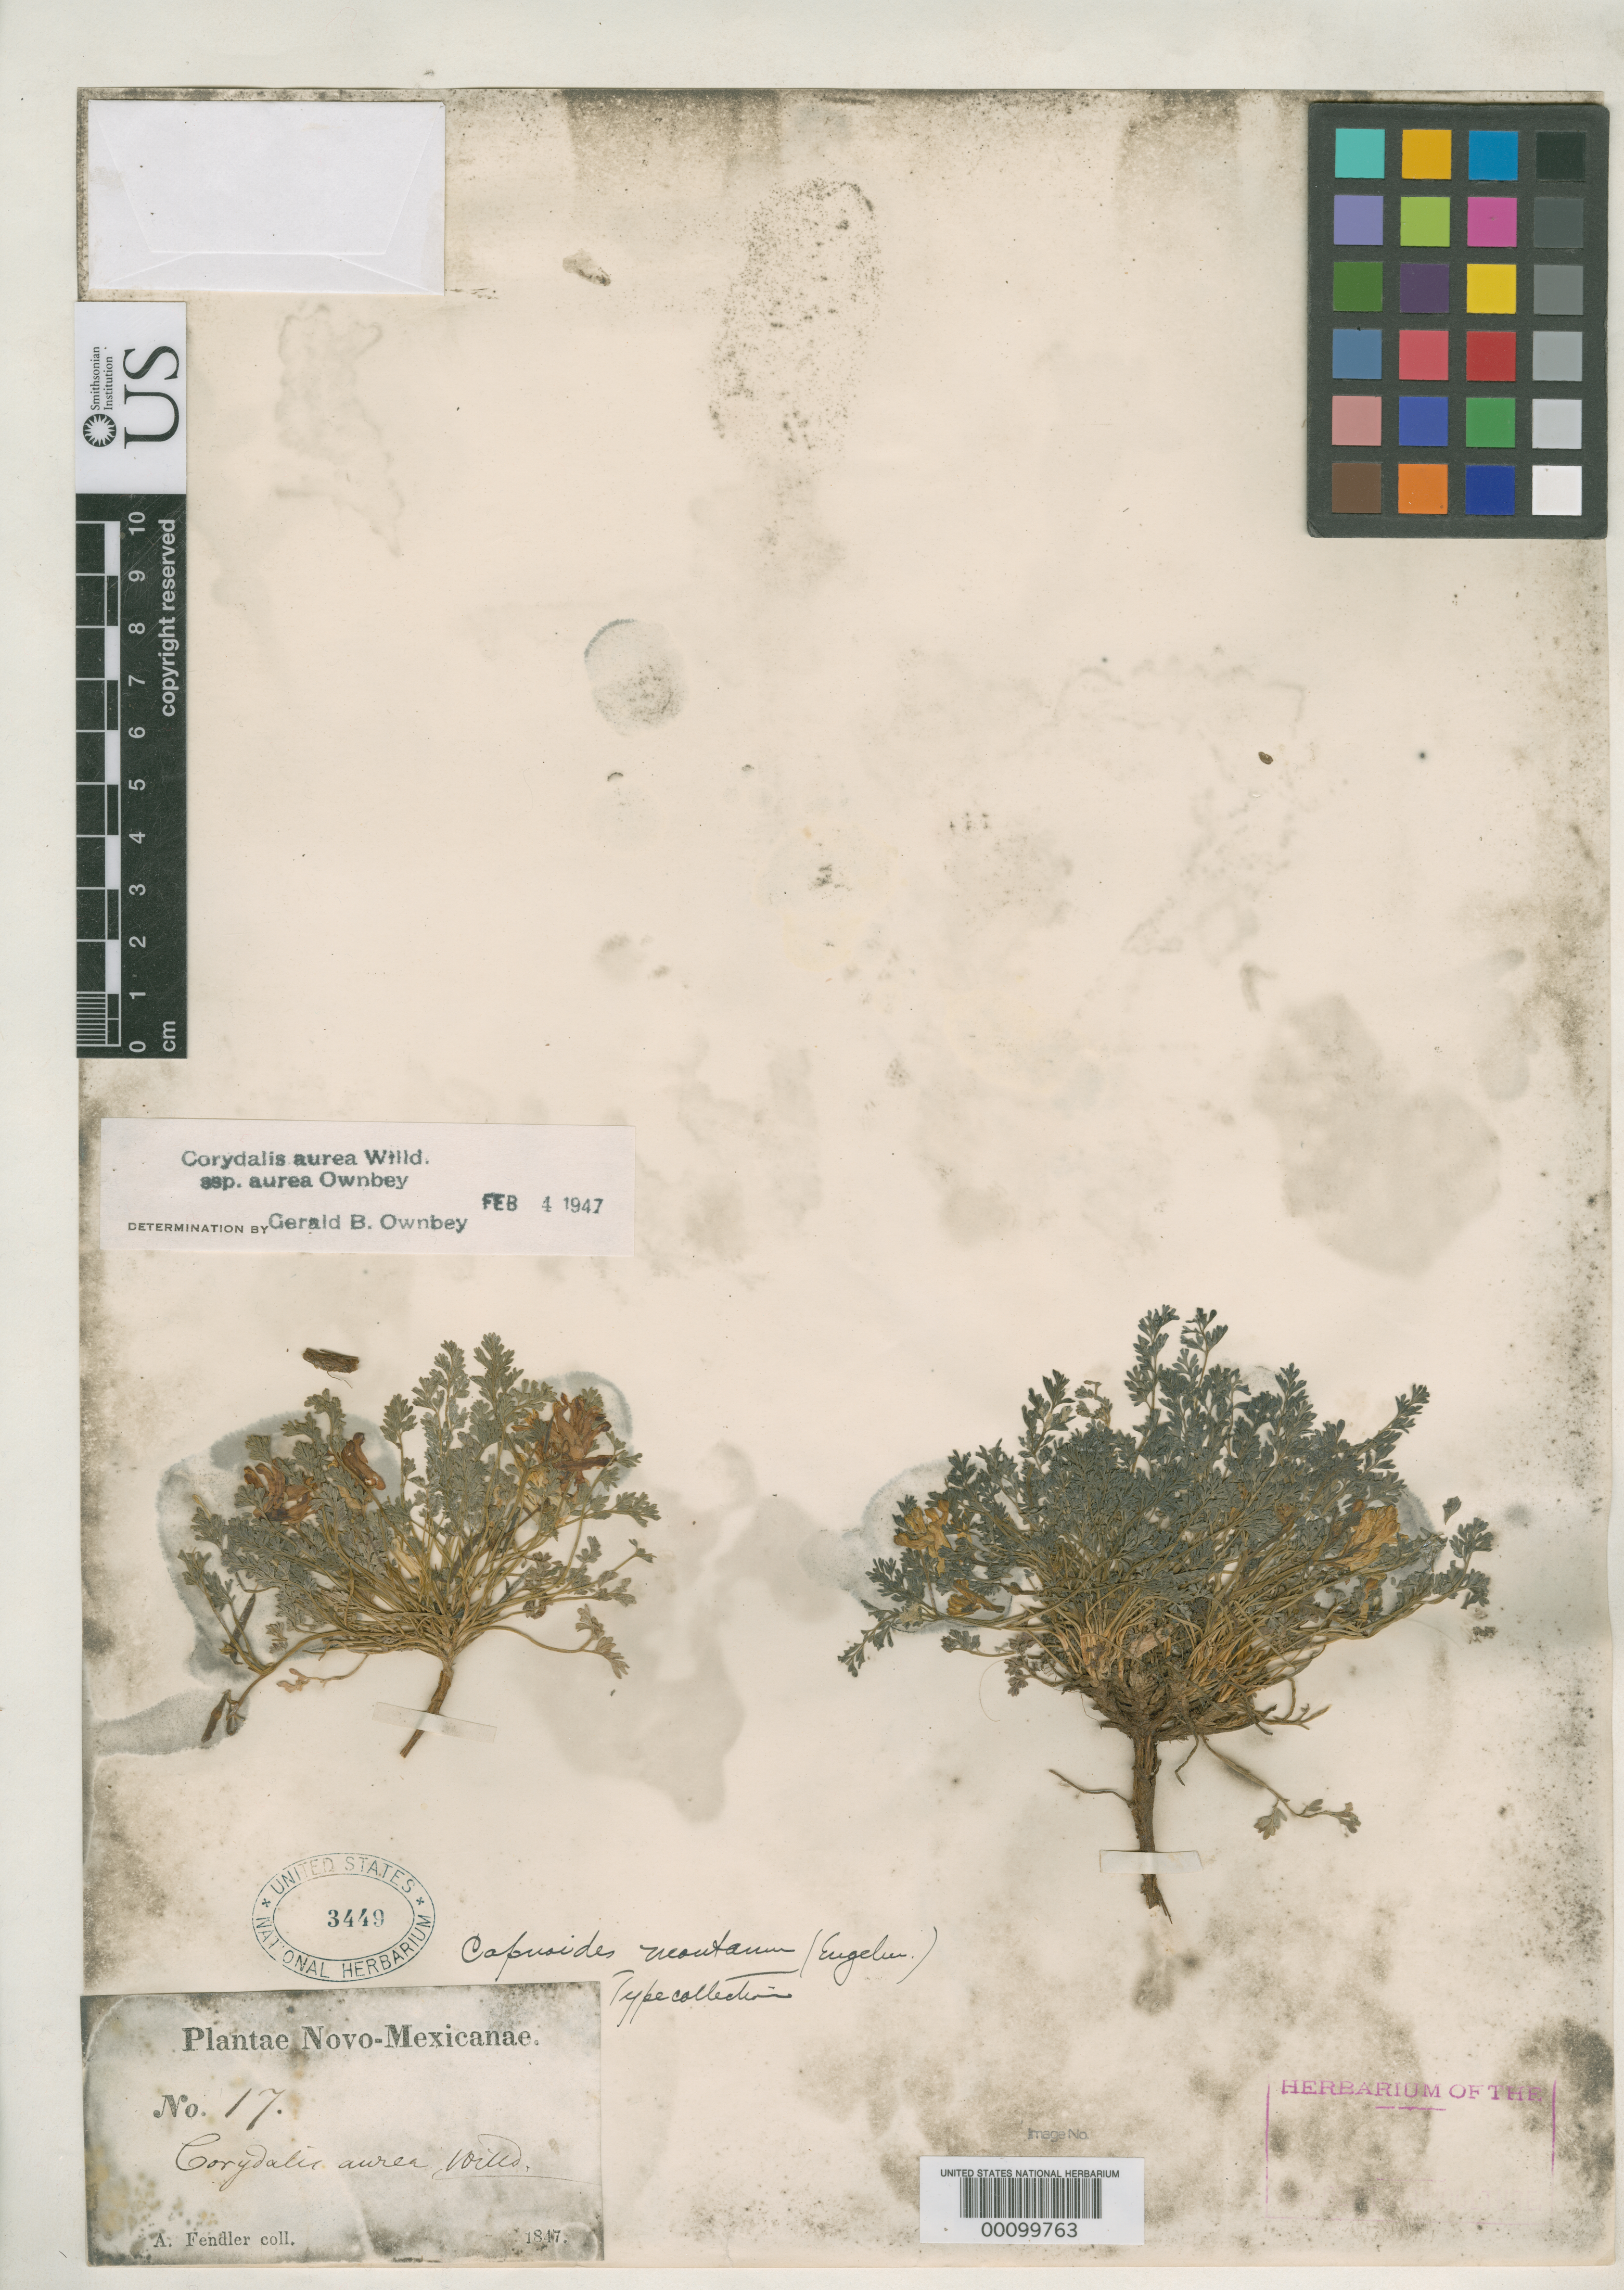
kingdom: Plantae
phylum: Tracheophyta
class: Magnoliopsida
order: Ranunculales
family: Papaveraceae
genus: Corydalis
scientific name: Corydalis montana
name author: Engelm.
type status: Type Collection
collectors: A. Fendler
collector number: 17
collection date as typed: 1847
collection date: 1847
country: United States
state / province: New Mexico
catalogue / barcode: US 3449